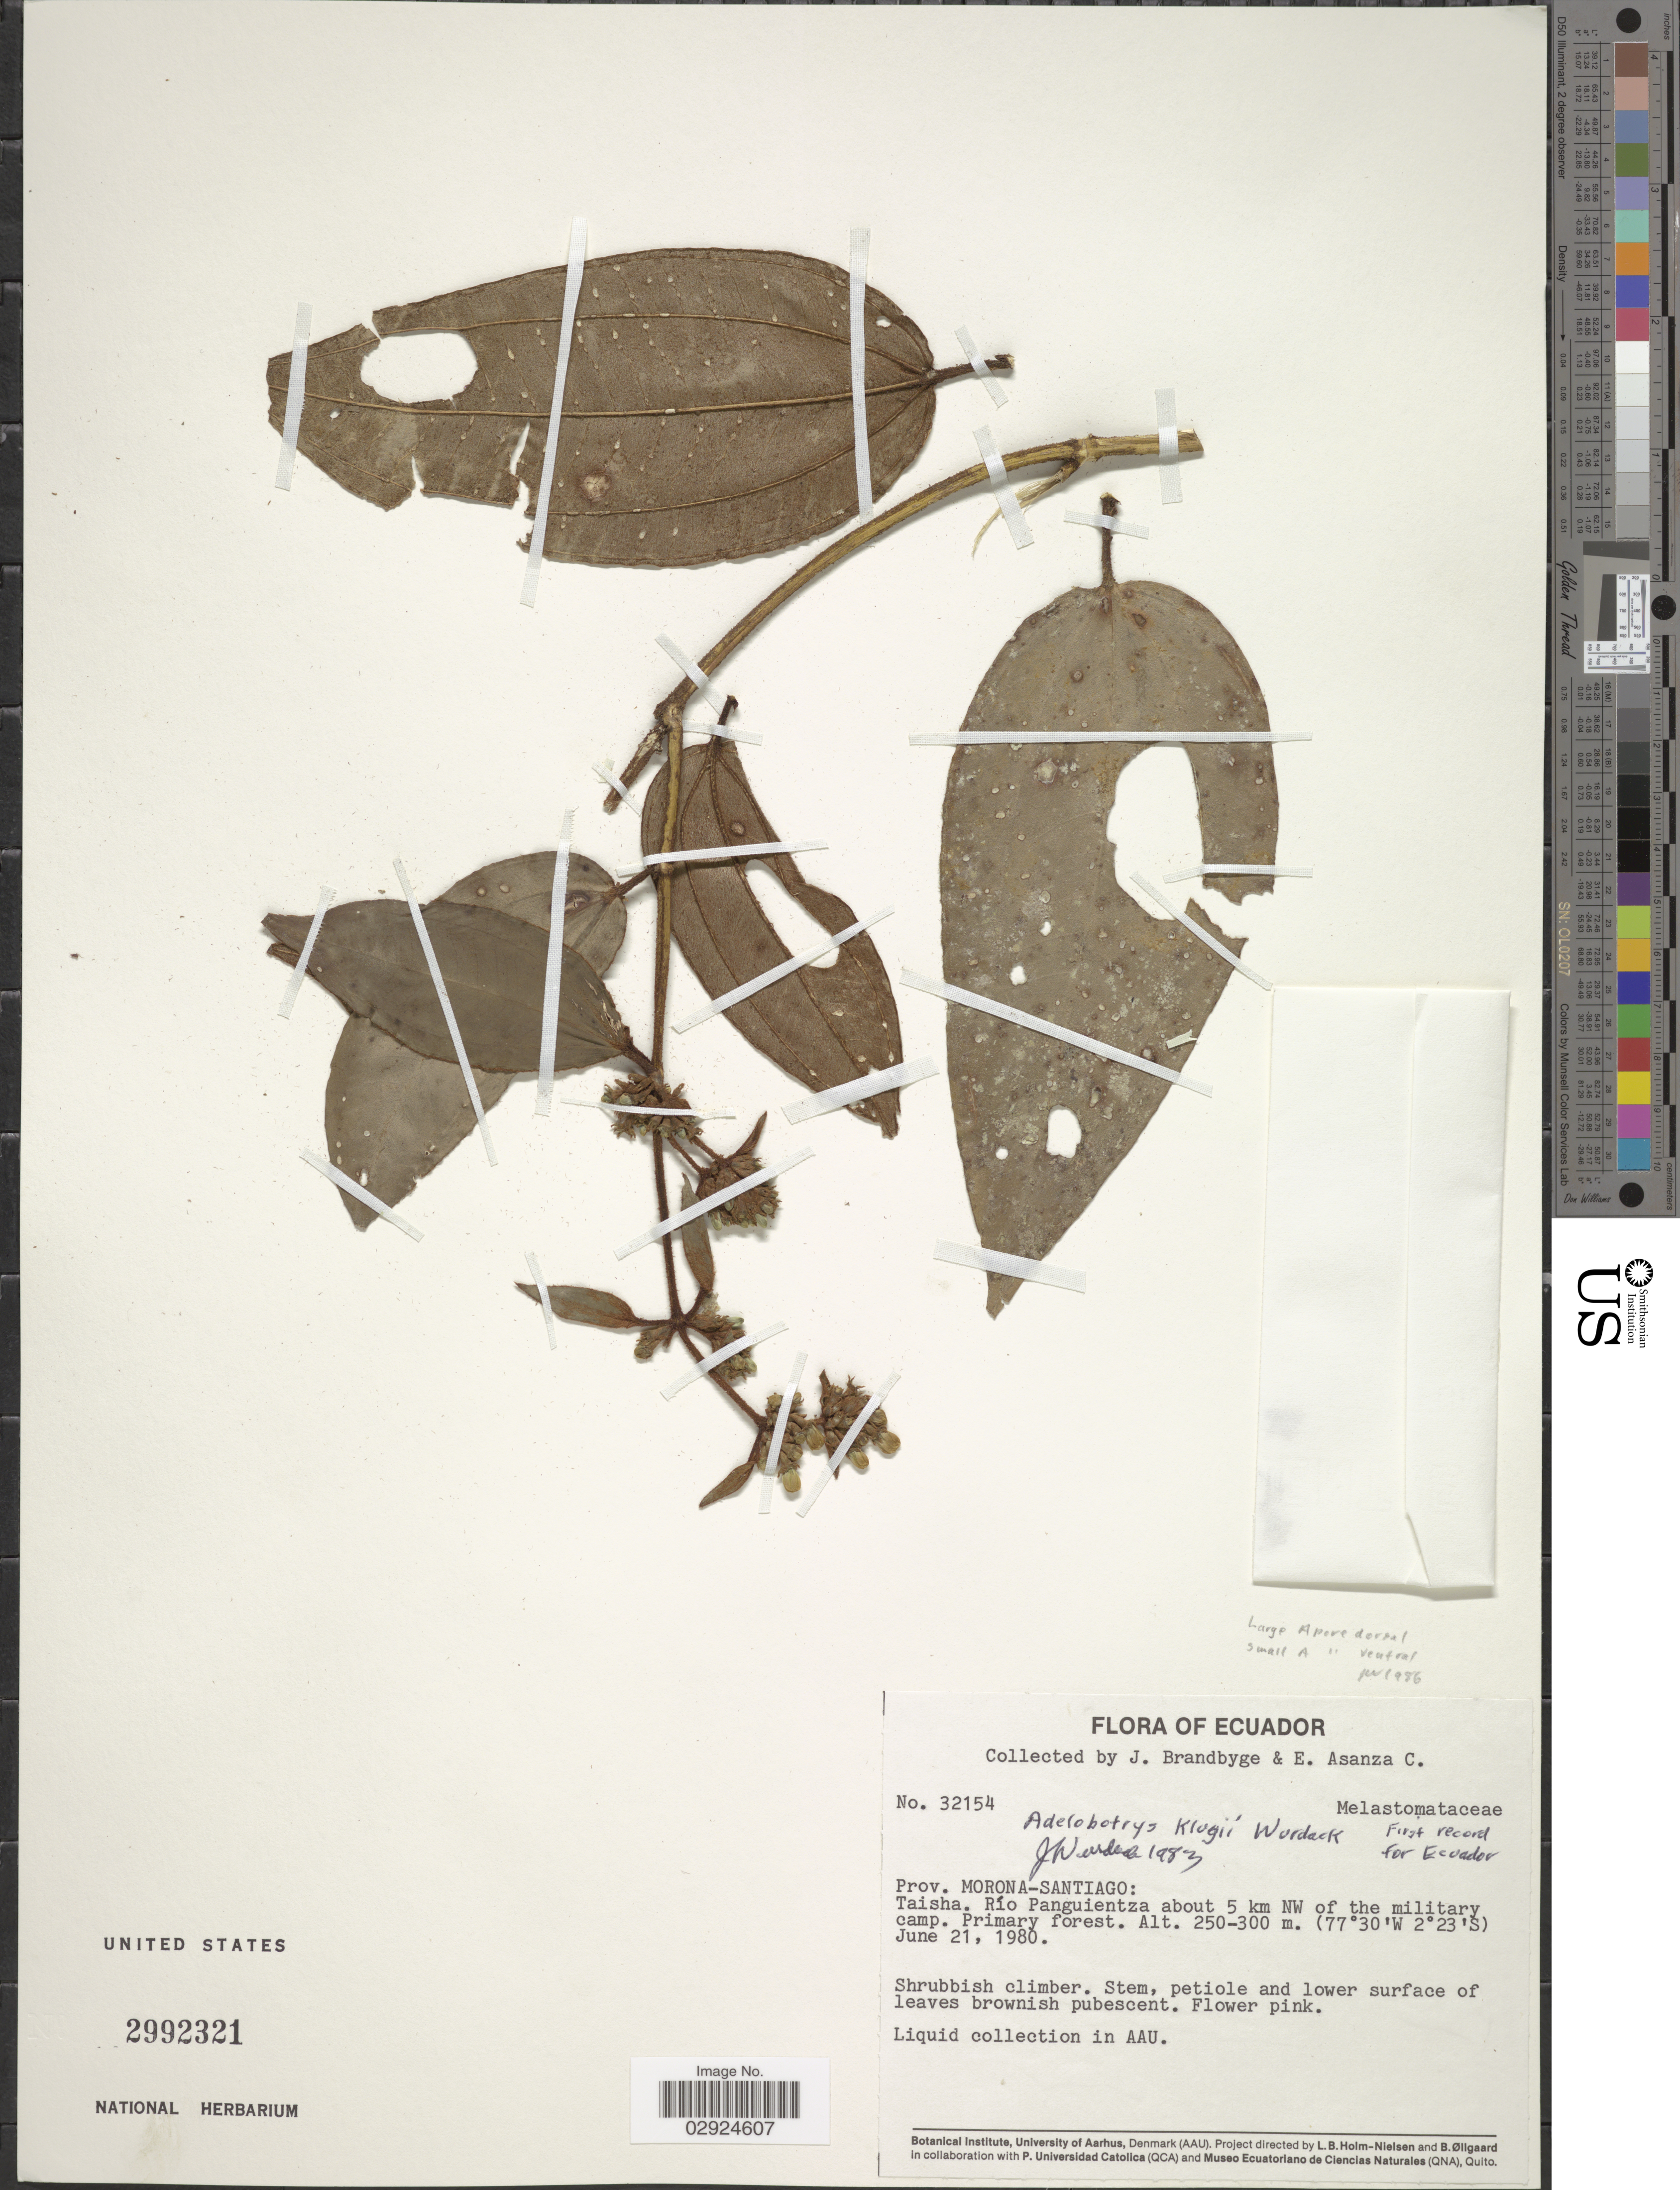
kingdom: Plantae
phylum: Tracheophyta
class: Magnoliopsida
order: Myrtales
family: Melastomataceae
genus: Adelobotrys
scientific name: Adelobotrys klugii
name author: Wurdack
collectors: J. Brandbyge & E. Asanza C.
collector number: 32154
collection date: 1980-06-21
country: Ecuador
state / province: Morona-Santiago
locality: Prov. Morona-Santiago: Taisha. Río Panguientza about 5 km NW of the military camp.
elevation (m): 250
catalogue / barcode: US 2992321